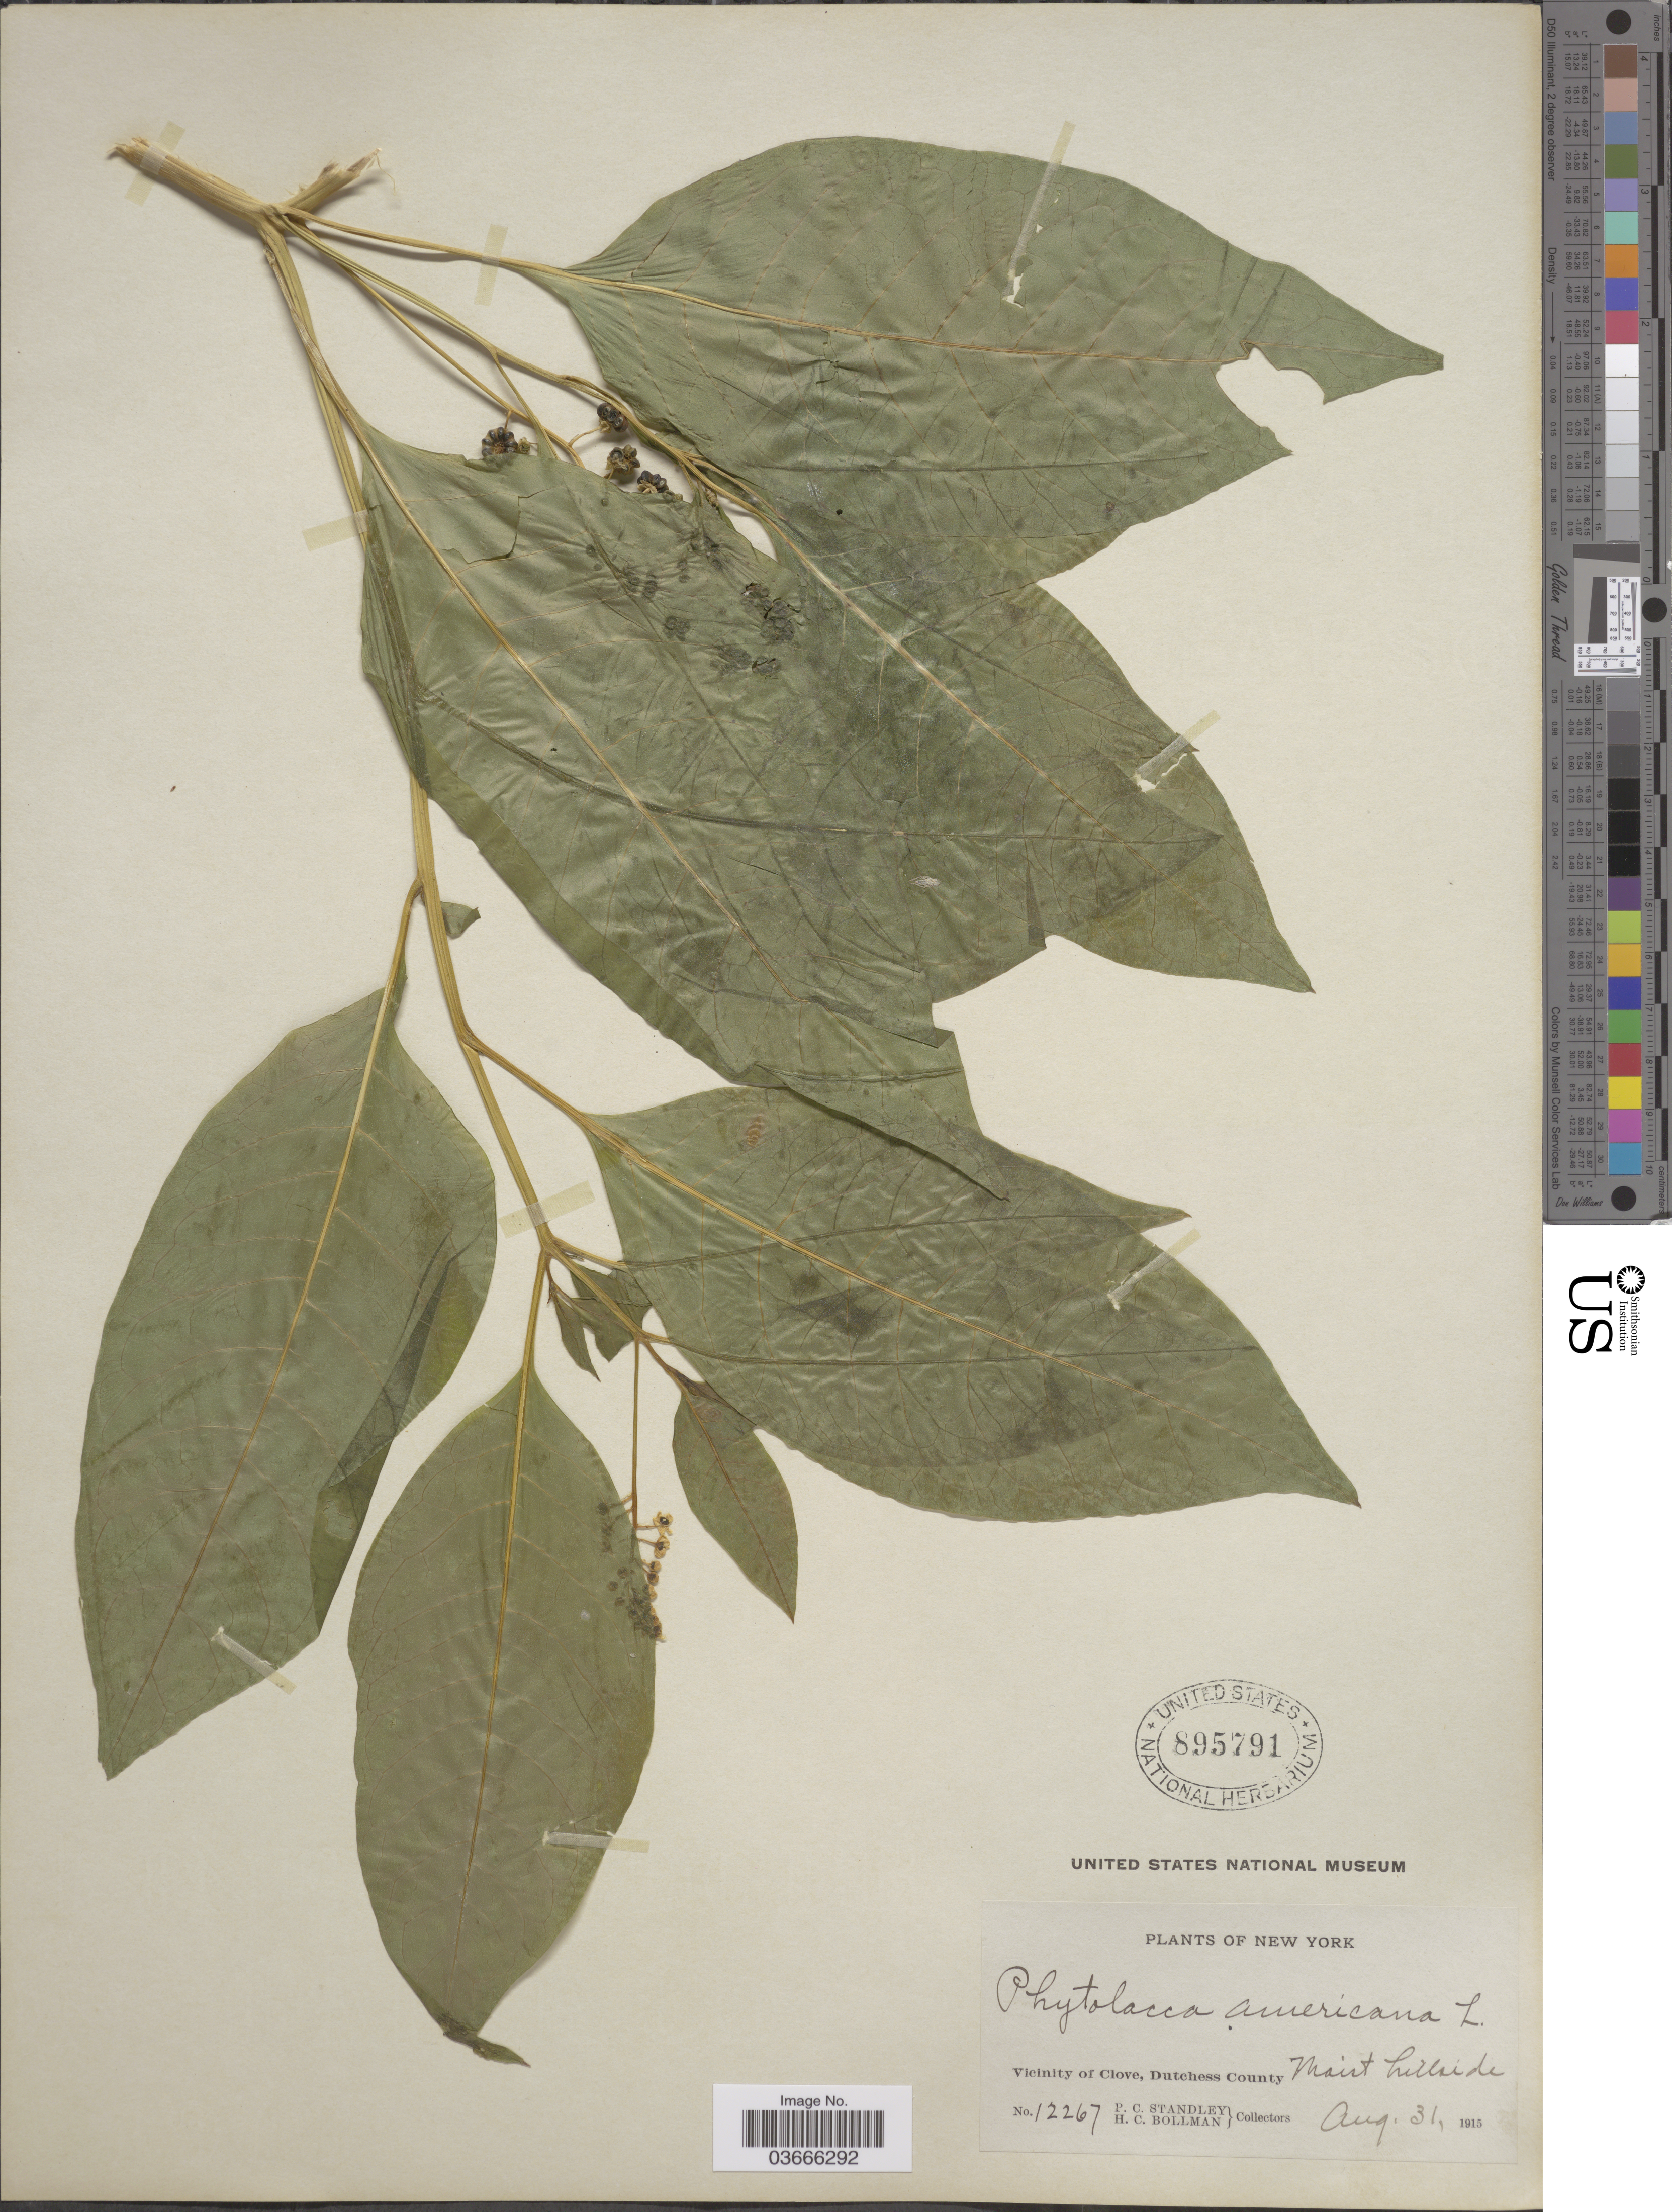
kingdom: Plantae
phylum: Tracheophyta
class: Magnoliopsida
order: Caryophyllales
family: Phytolaccaceae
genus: Phytolacca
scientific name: Phytolacca americana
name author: L.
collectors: P. C. Standley & H. C. Bollman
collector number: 12267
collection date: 1915-08-31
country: United States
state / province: New York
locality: Vicinity of Clove, Dutchess County.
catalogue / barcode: US 895791